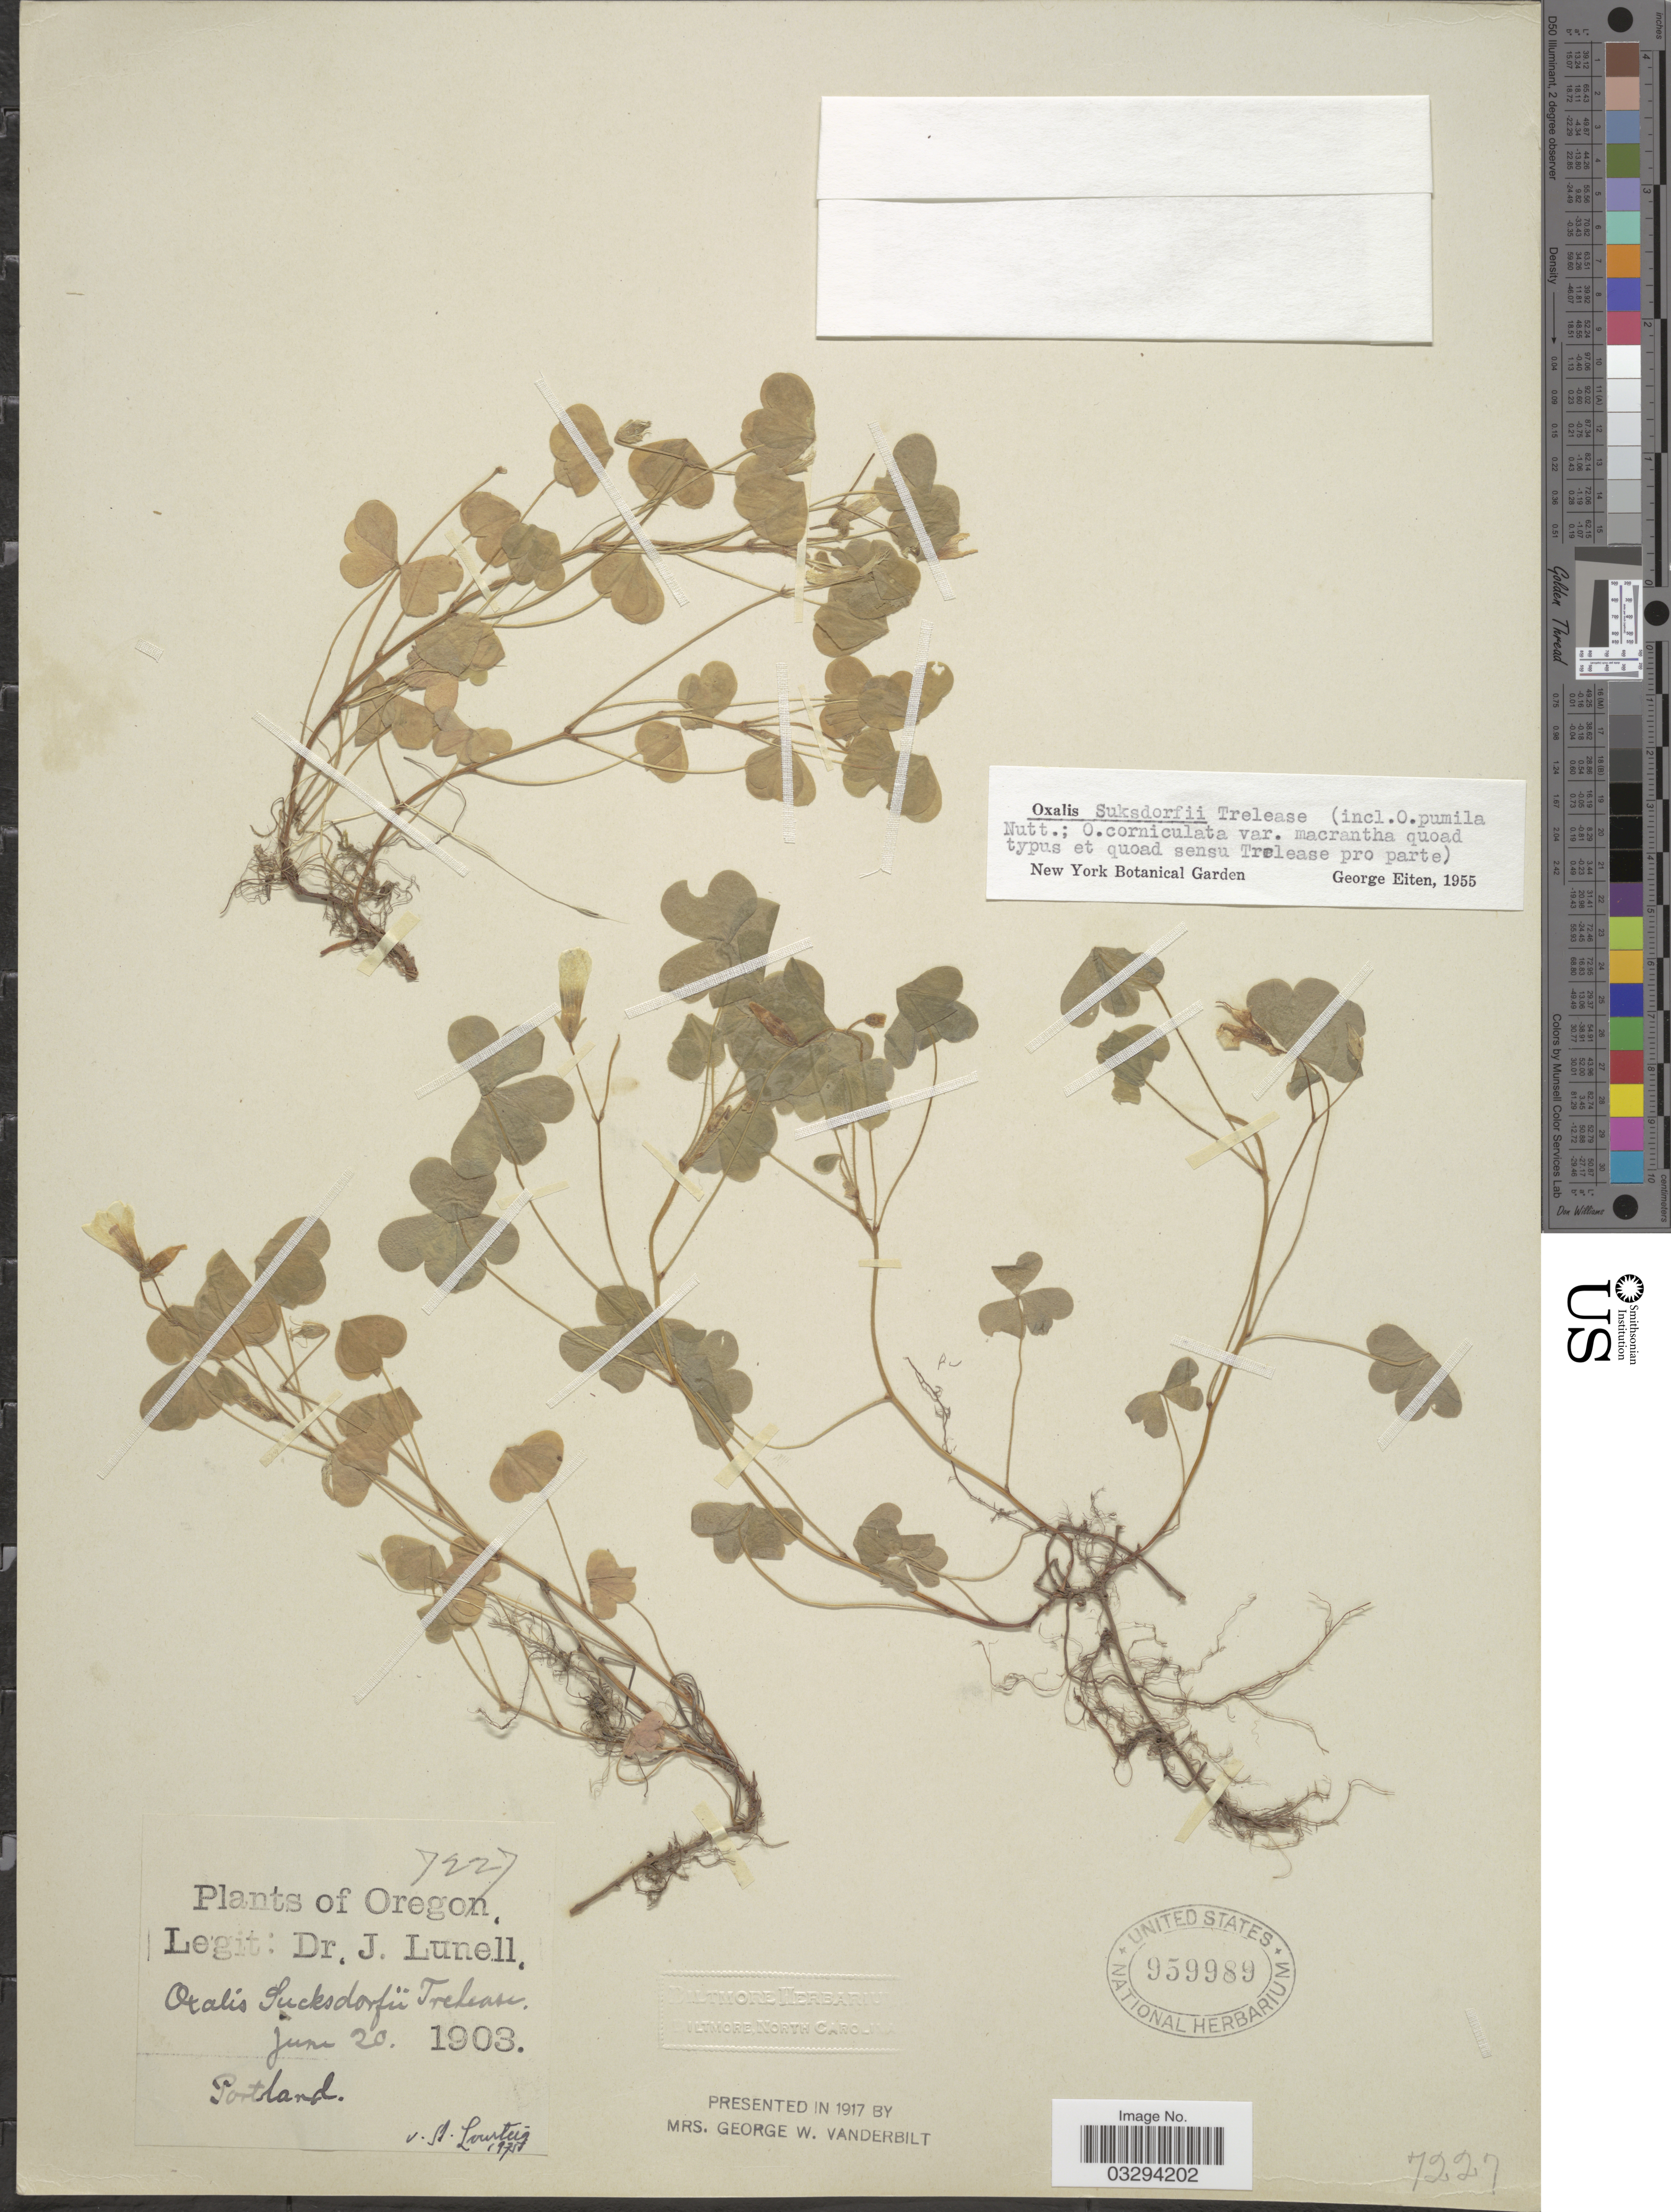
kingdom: Plantae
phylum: Tracheophyta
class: Magnoliopsida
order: Oxalidales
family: Oxalidaceae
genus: Oxalis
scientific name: Oxalis suksdorfii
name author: Trel.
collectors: J. Lunell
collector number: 7227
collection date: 1903-05-20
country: United States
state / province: Oregon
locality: Portland.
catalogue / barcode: US 959989